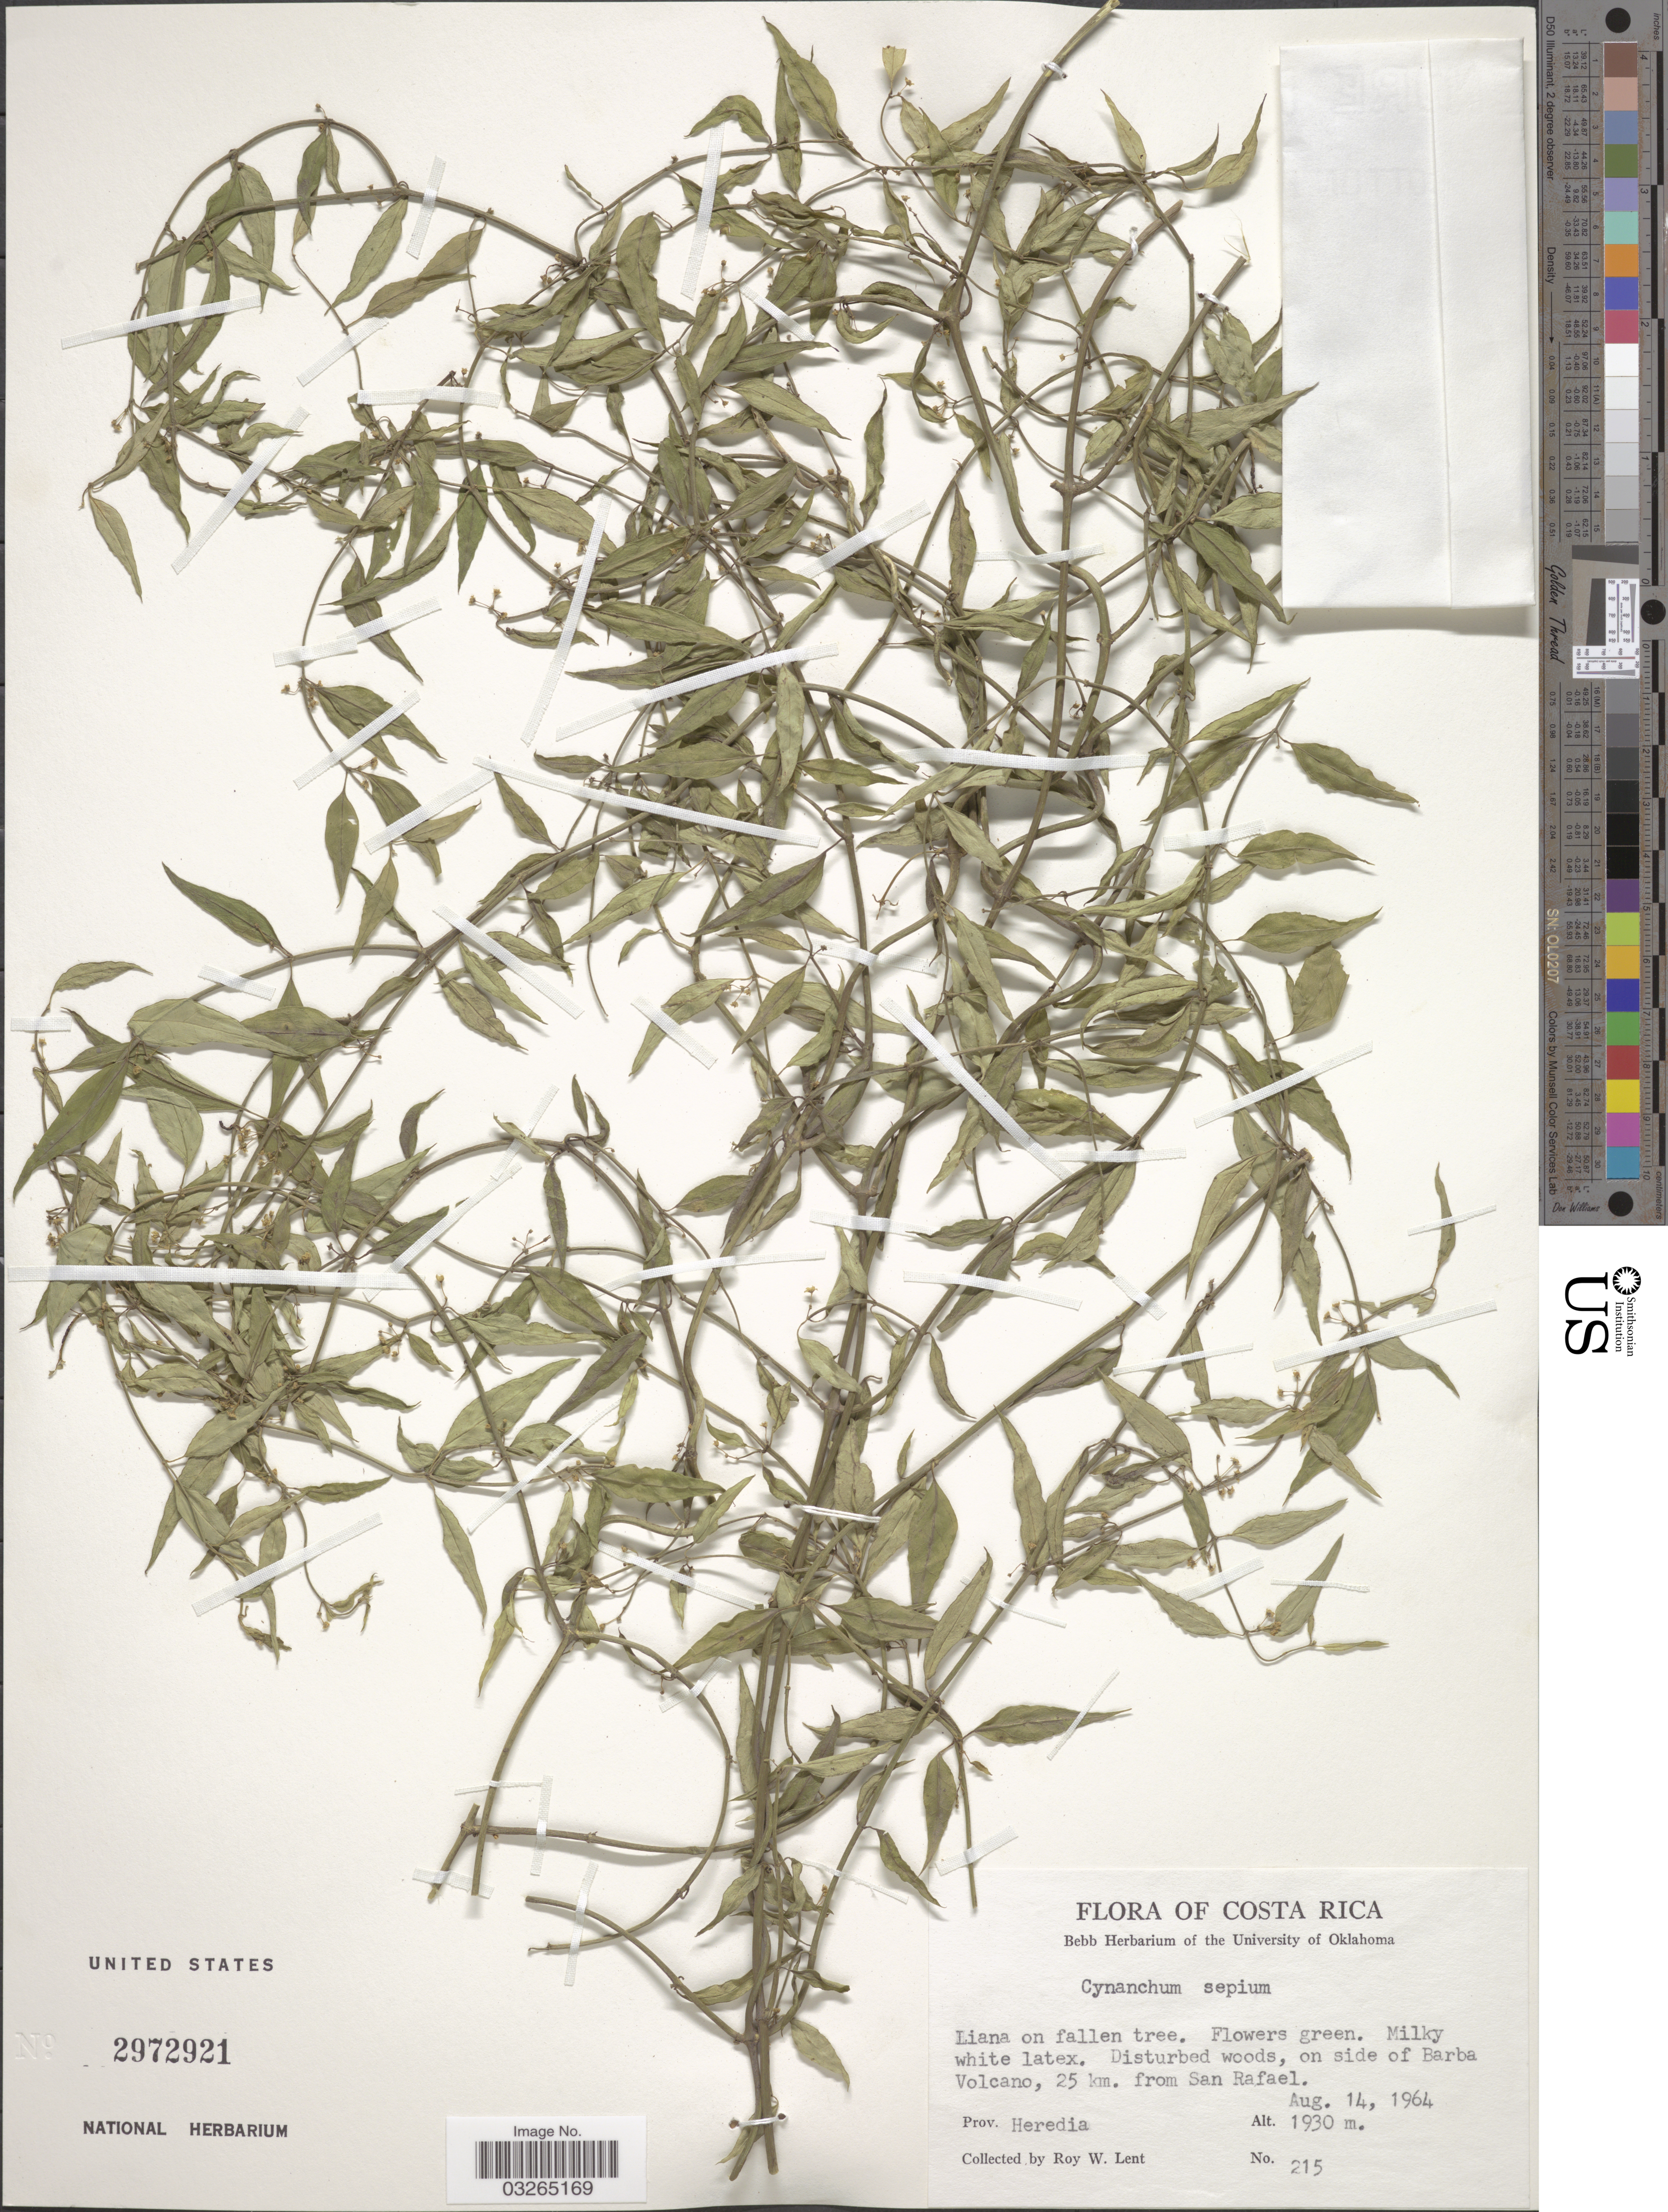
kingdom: Plantae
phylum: Tracheophyta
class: Magnoliopsida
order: Gentianales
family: Apocynaceae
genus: Vincetoxicum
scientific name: Vincetoxicum sepium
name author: Decne.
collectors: R. W. Lent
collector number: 215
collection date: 1964-08-14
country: Costa Rica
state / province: Heredia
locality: Disturbed woods, on side of Barba Volcano, 25 km. from San Rafael.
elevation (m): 1930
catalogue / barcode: US 2972921